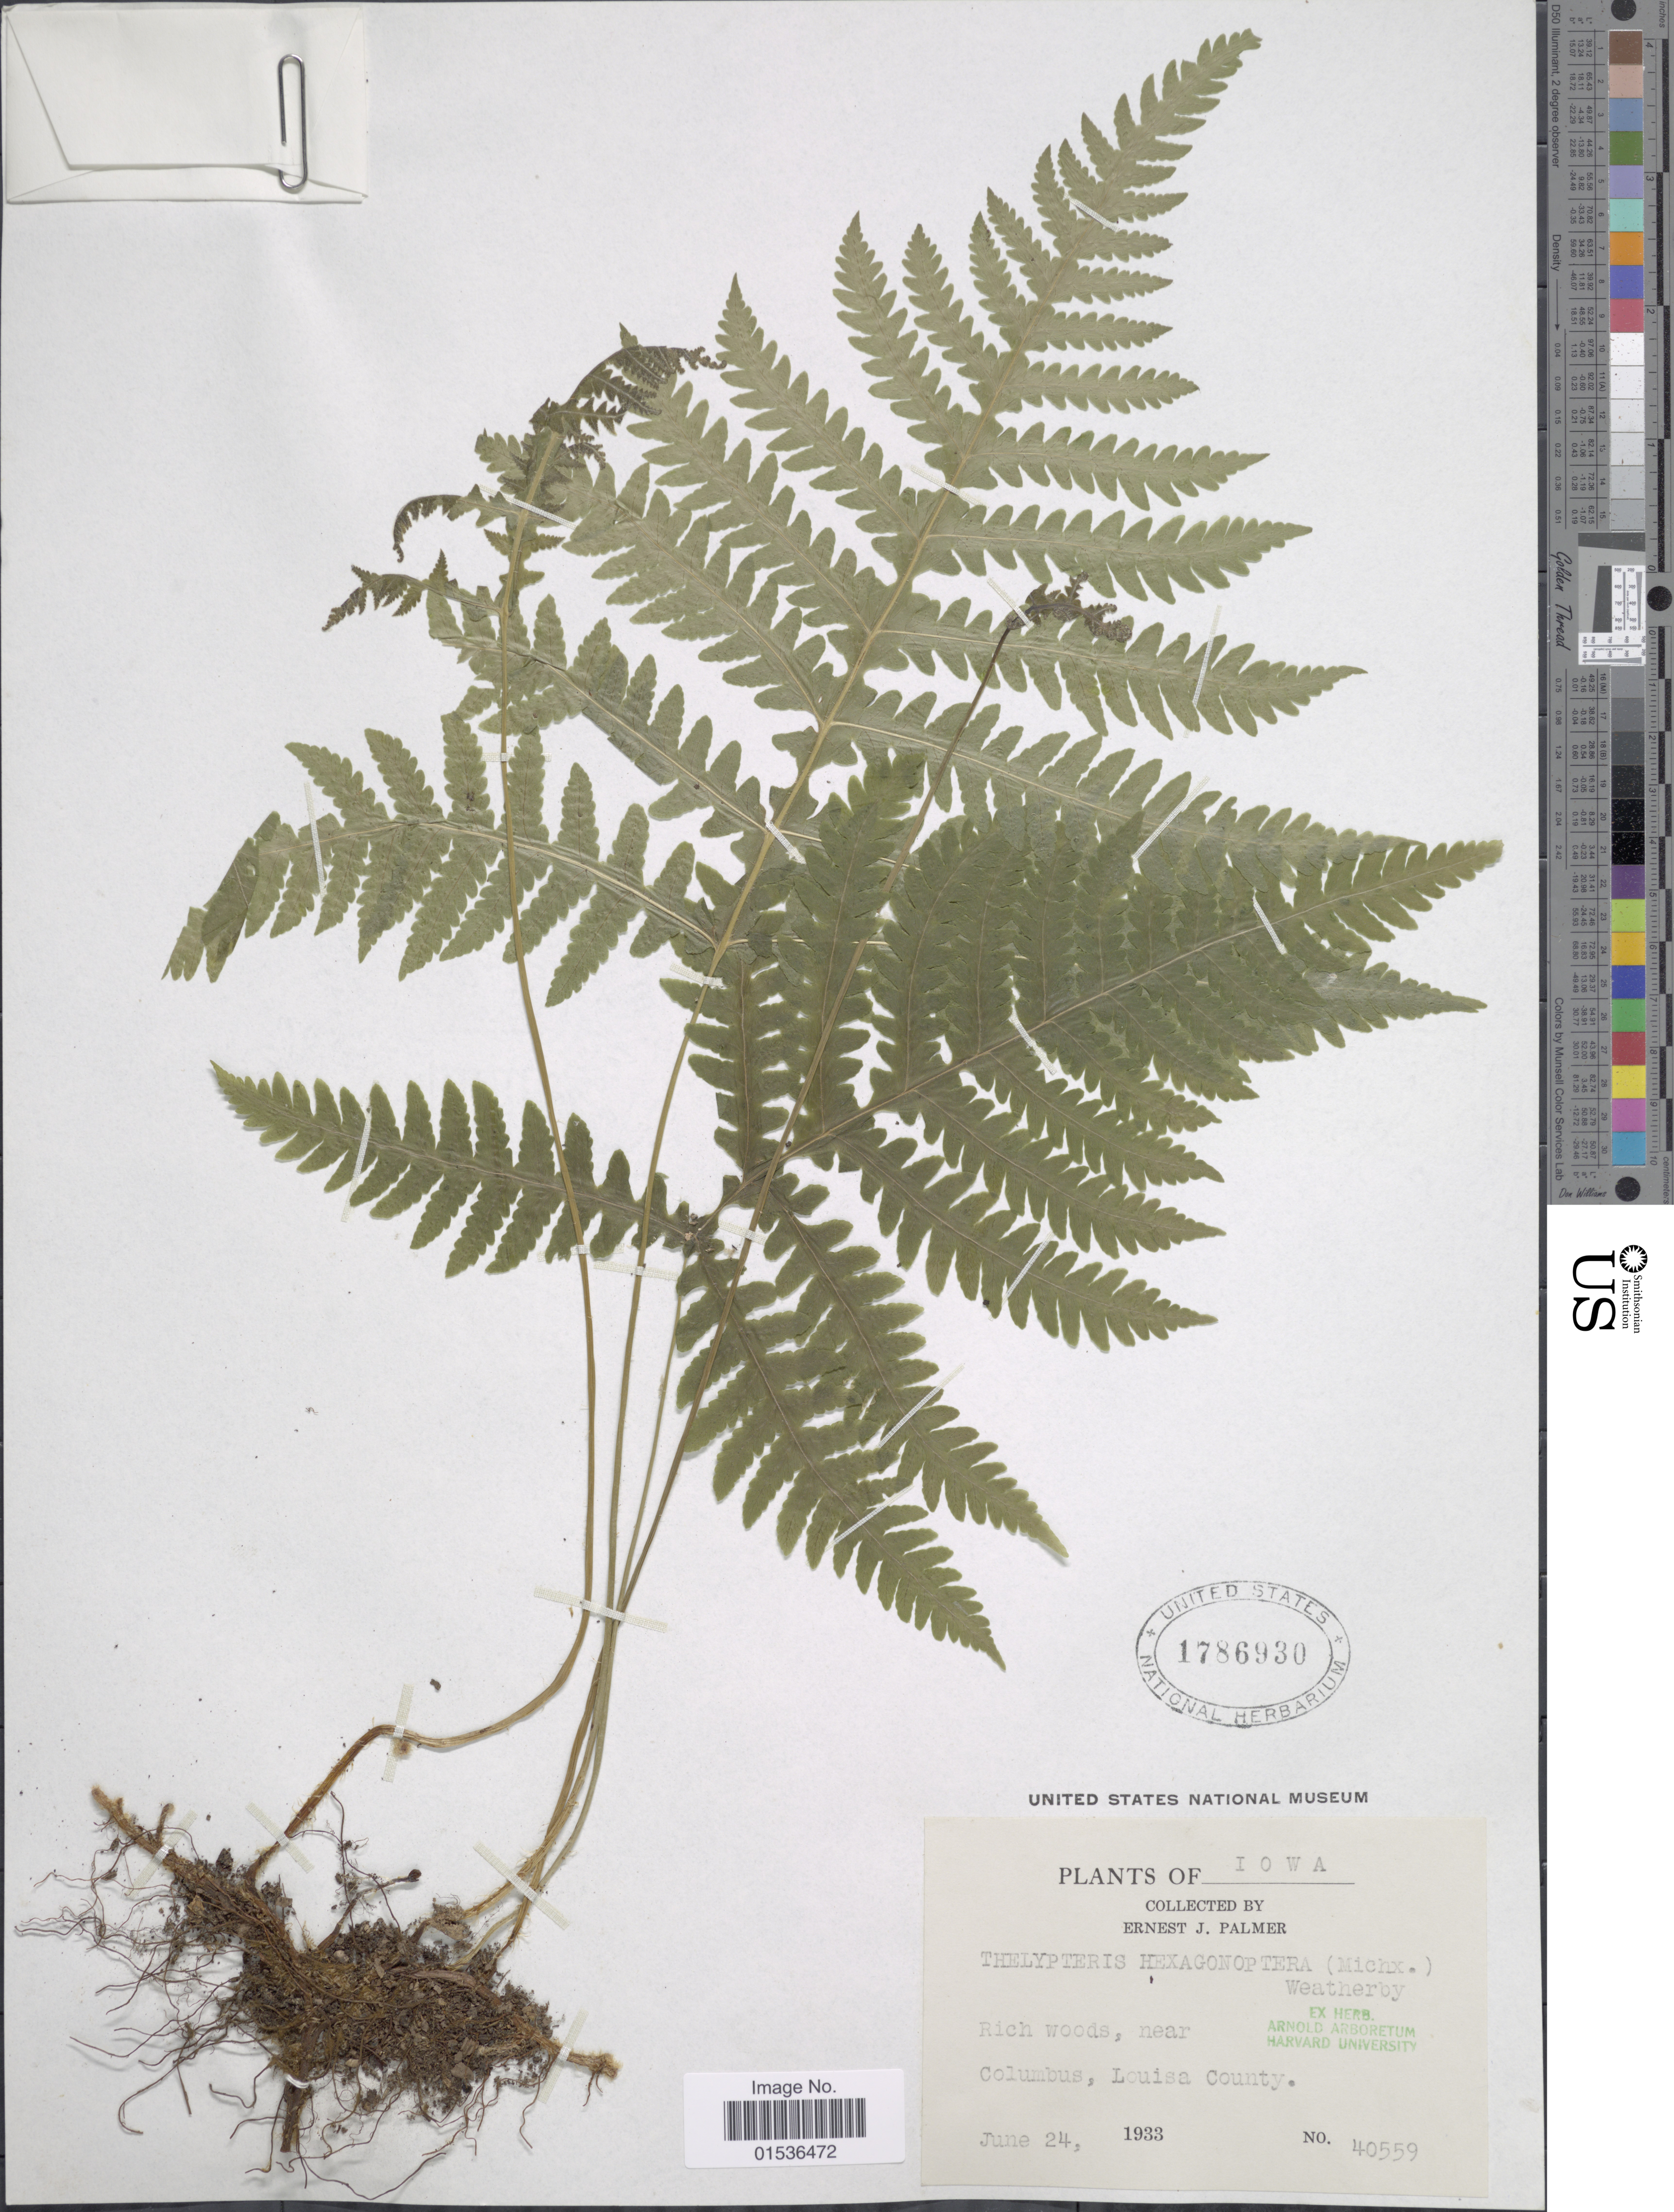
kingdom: Plantae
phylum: Tracheophyta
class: Polypodiopsida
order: Polypodiales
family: Thelypteridaceae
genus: Phegopteris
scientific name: Phegopteris hexagonoptera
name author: (Michx.) Fée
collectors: E. J. Palmer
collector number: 40559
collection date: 1933-06-24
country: United States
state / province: Iowa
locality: Iowa, near Columbus, Louisa County.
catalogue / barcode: US 1786930